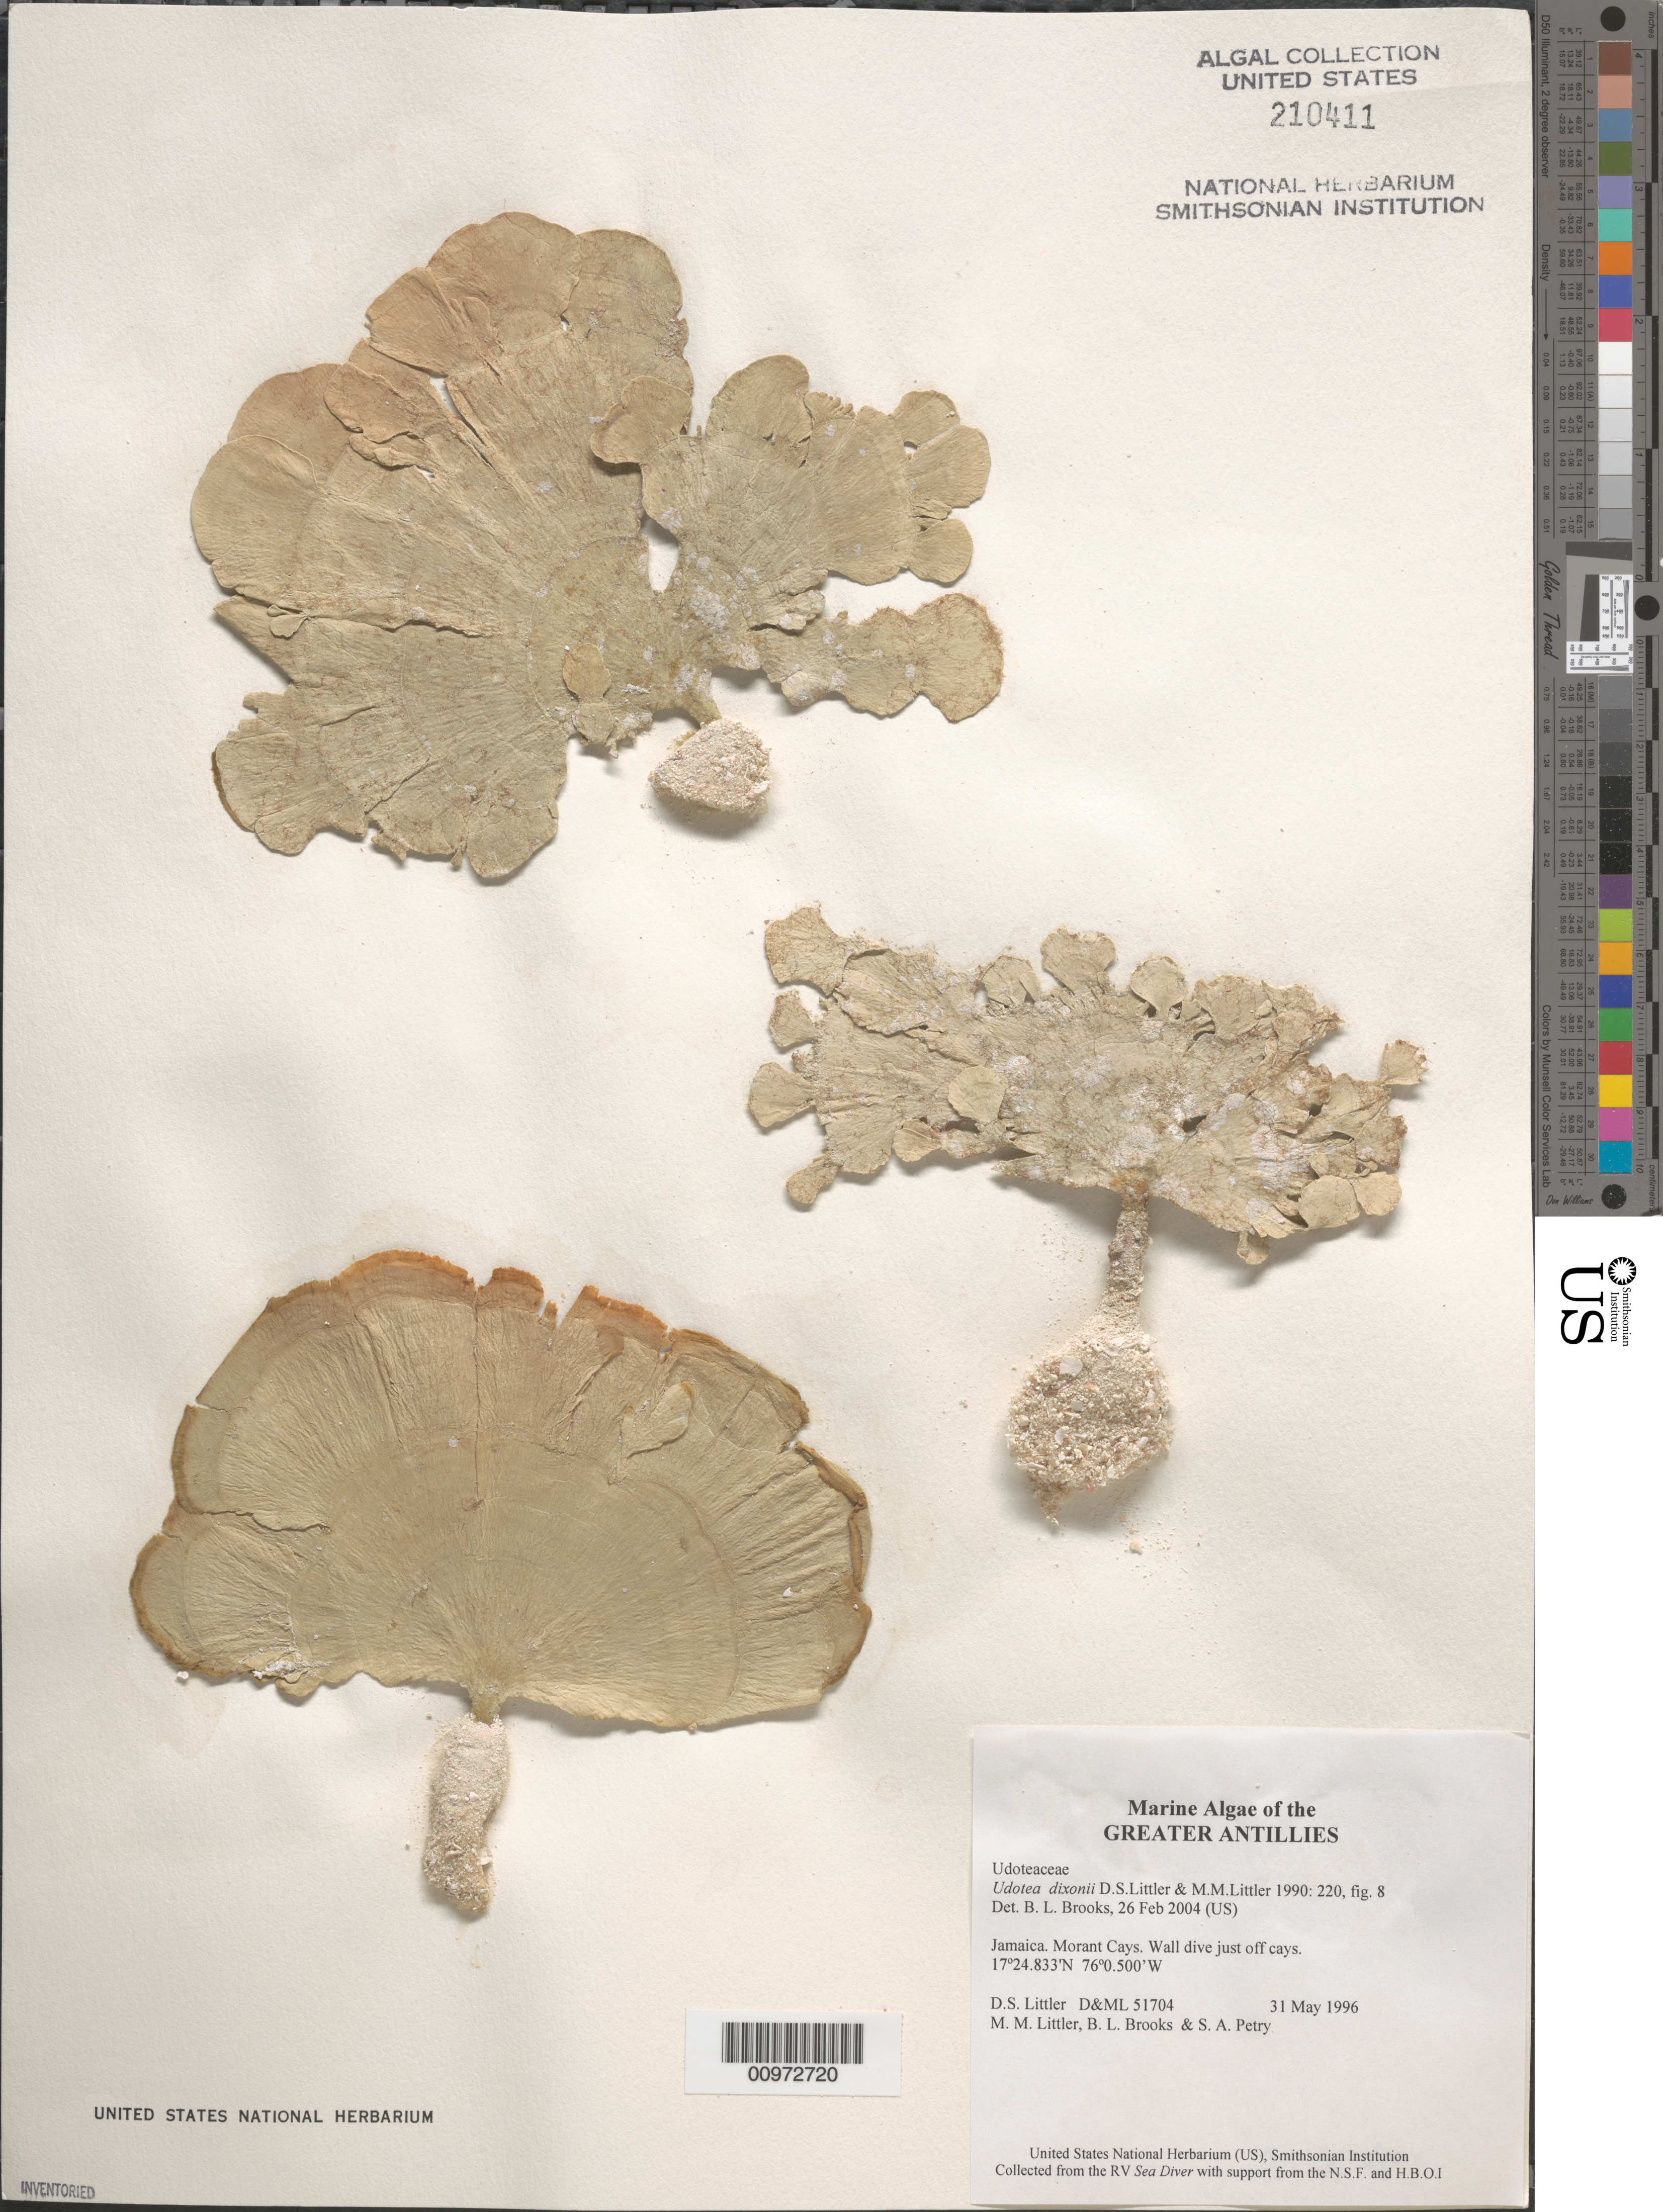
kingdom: Plantae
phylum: Chlorophyta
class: Ulvophyceae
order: Bryopsidales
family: Udoteaceae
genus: Udotea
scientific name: Udotea dixonii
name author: D.S. Littler & Littler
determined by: Brooks, B. L., (BOT), Smithsonian Institution - National Museum of Natural History (UNITED STATES)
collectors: D. S. Littler, M. M. Littler, B. Brooks & S. Petry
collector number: D&ML 51704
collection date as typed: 31 May 1996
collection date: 1996-05-31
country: Jamaica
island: Morant Cays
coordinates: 17 24.833'N, 76 0.500'W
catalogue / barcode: US 210411